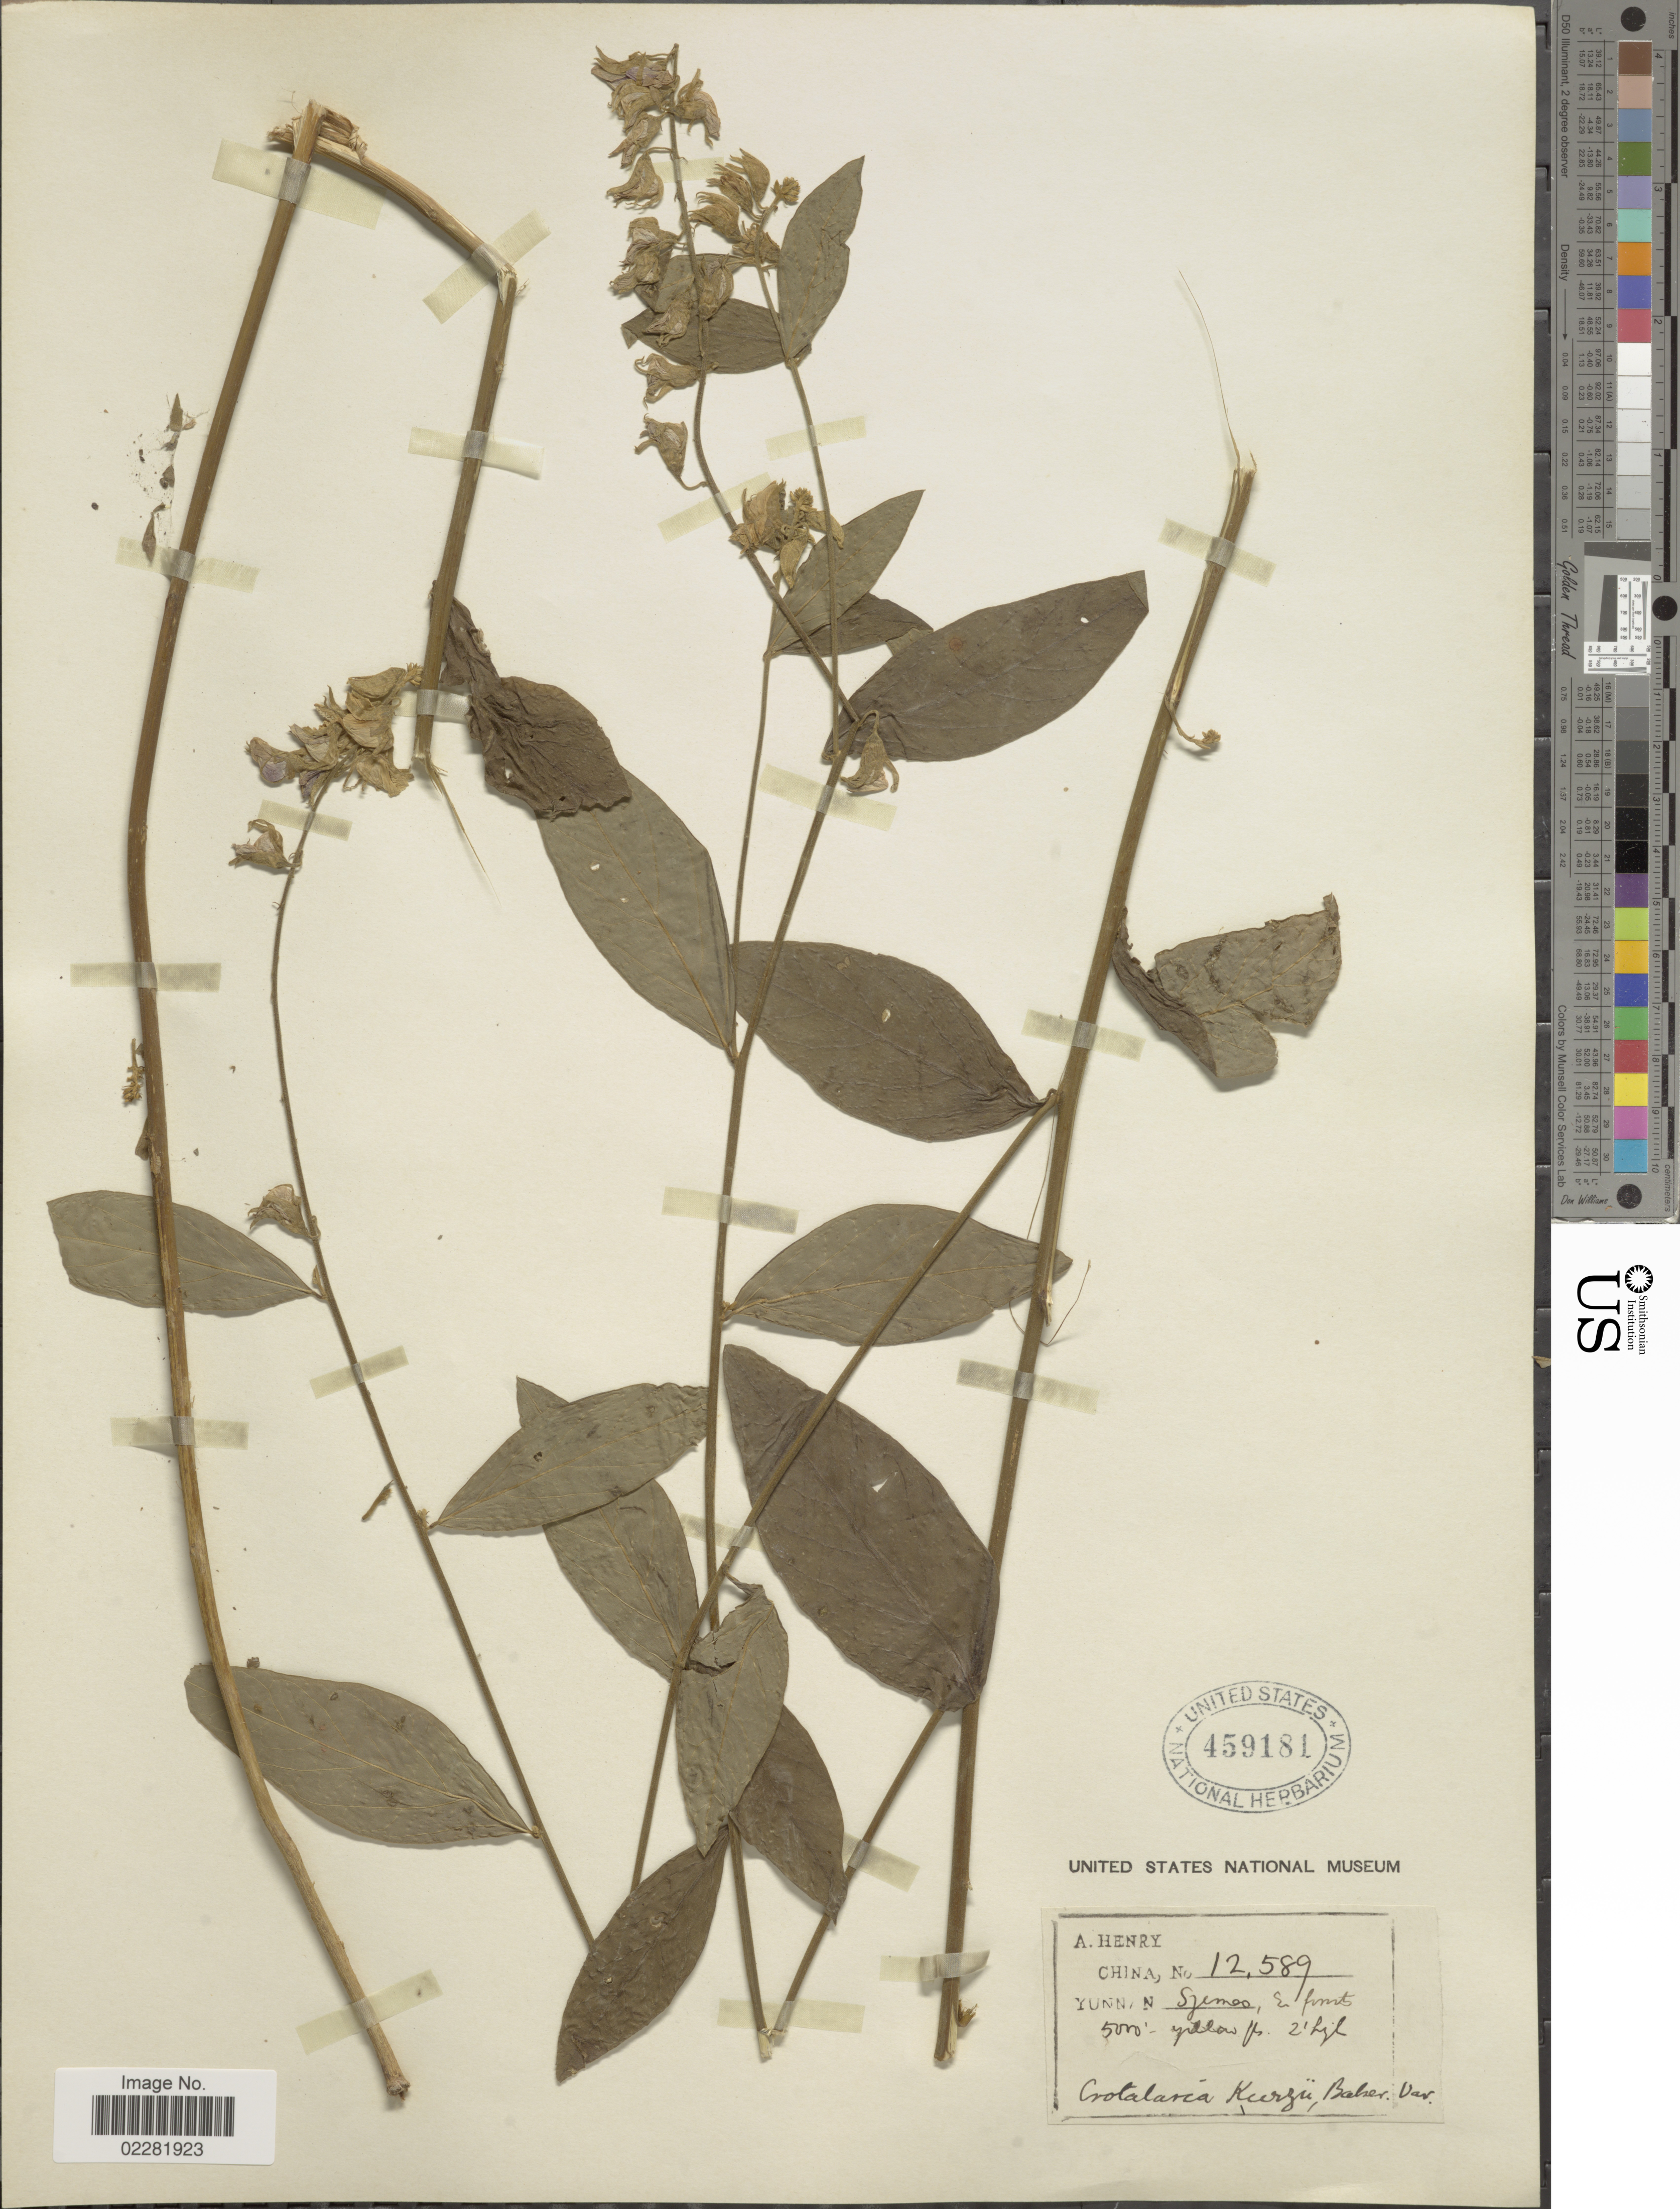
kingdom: Plantae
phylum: Tracheophyta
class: Magnoliopsida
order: Fabales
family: Fabaceae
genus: Crotalaria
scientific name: Crotalaria kurzii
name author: Baker ex Kurz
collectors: A. Henry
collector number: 12589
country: China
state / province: Yunnan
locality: Szemao, E forests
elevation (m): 1524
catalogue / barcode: US 459181